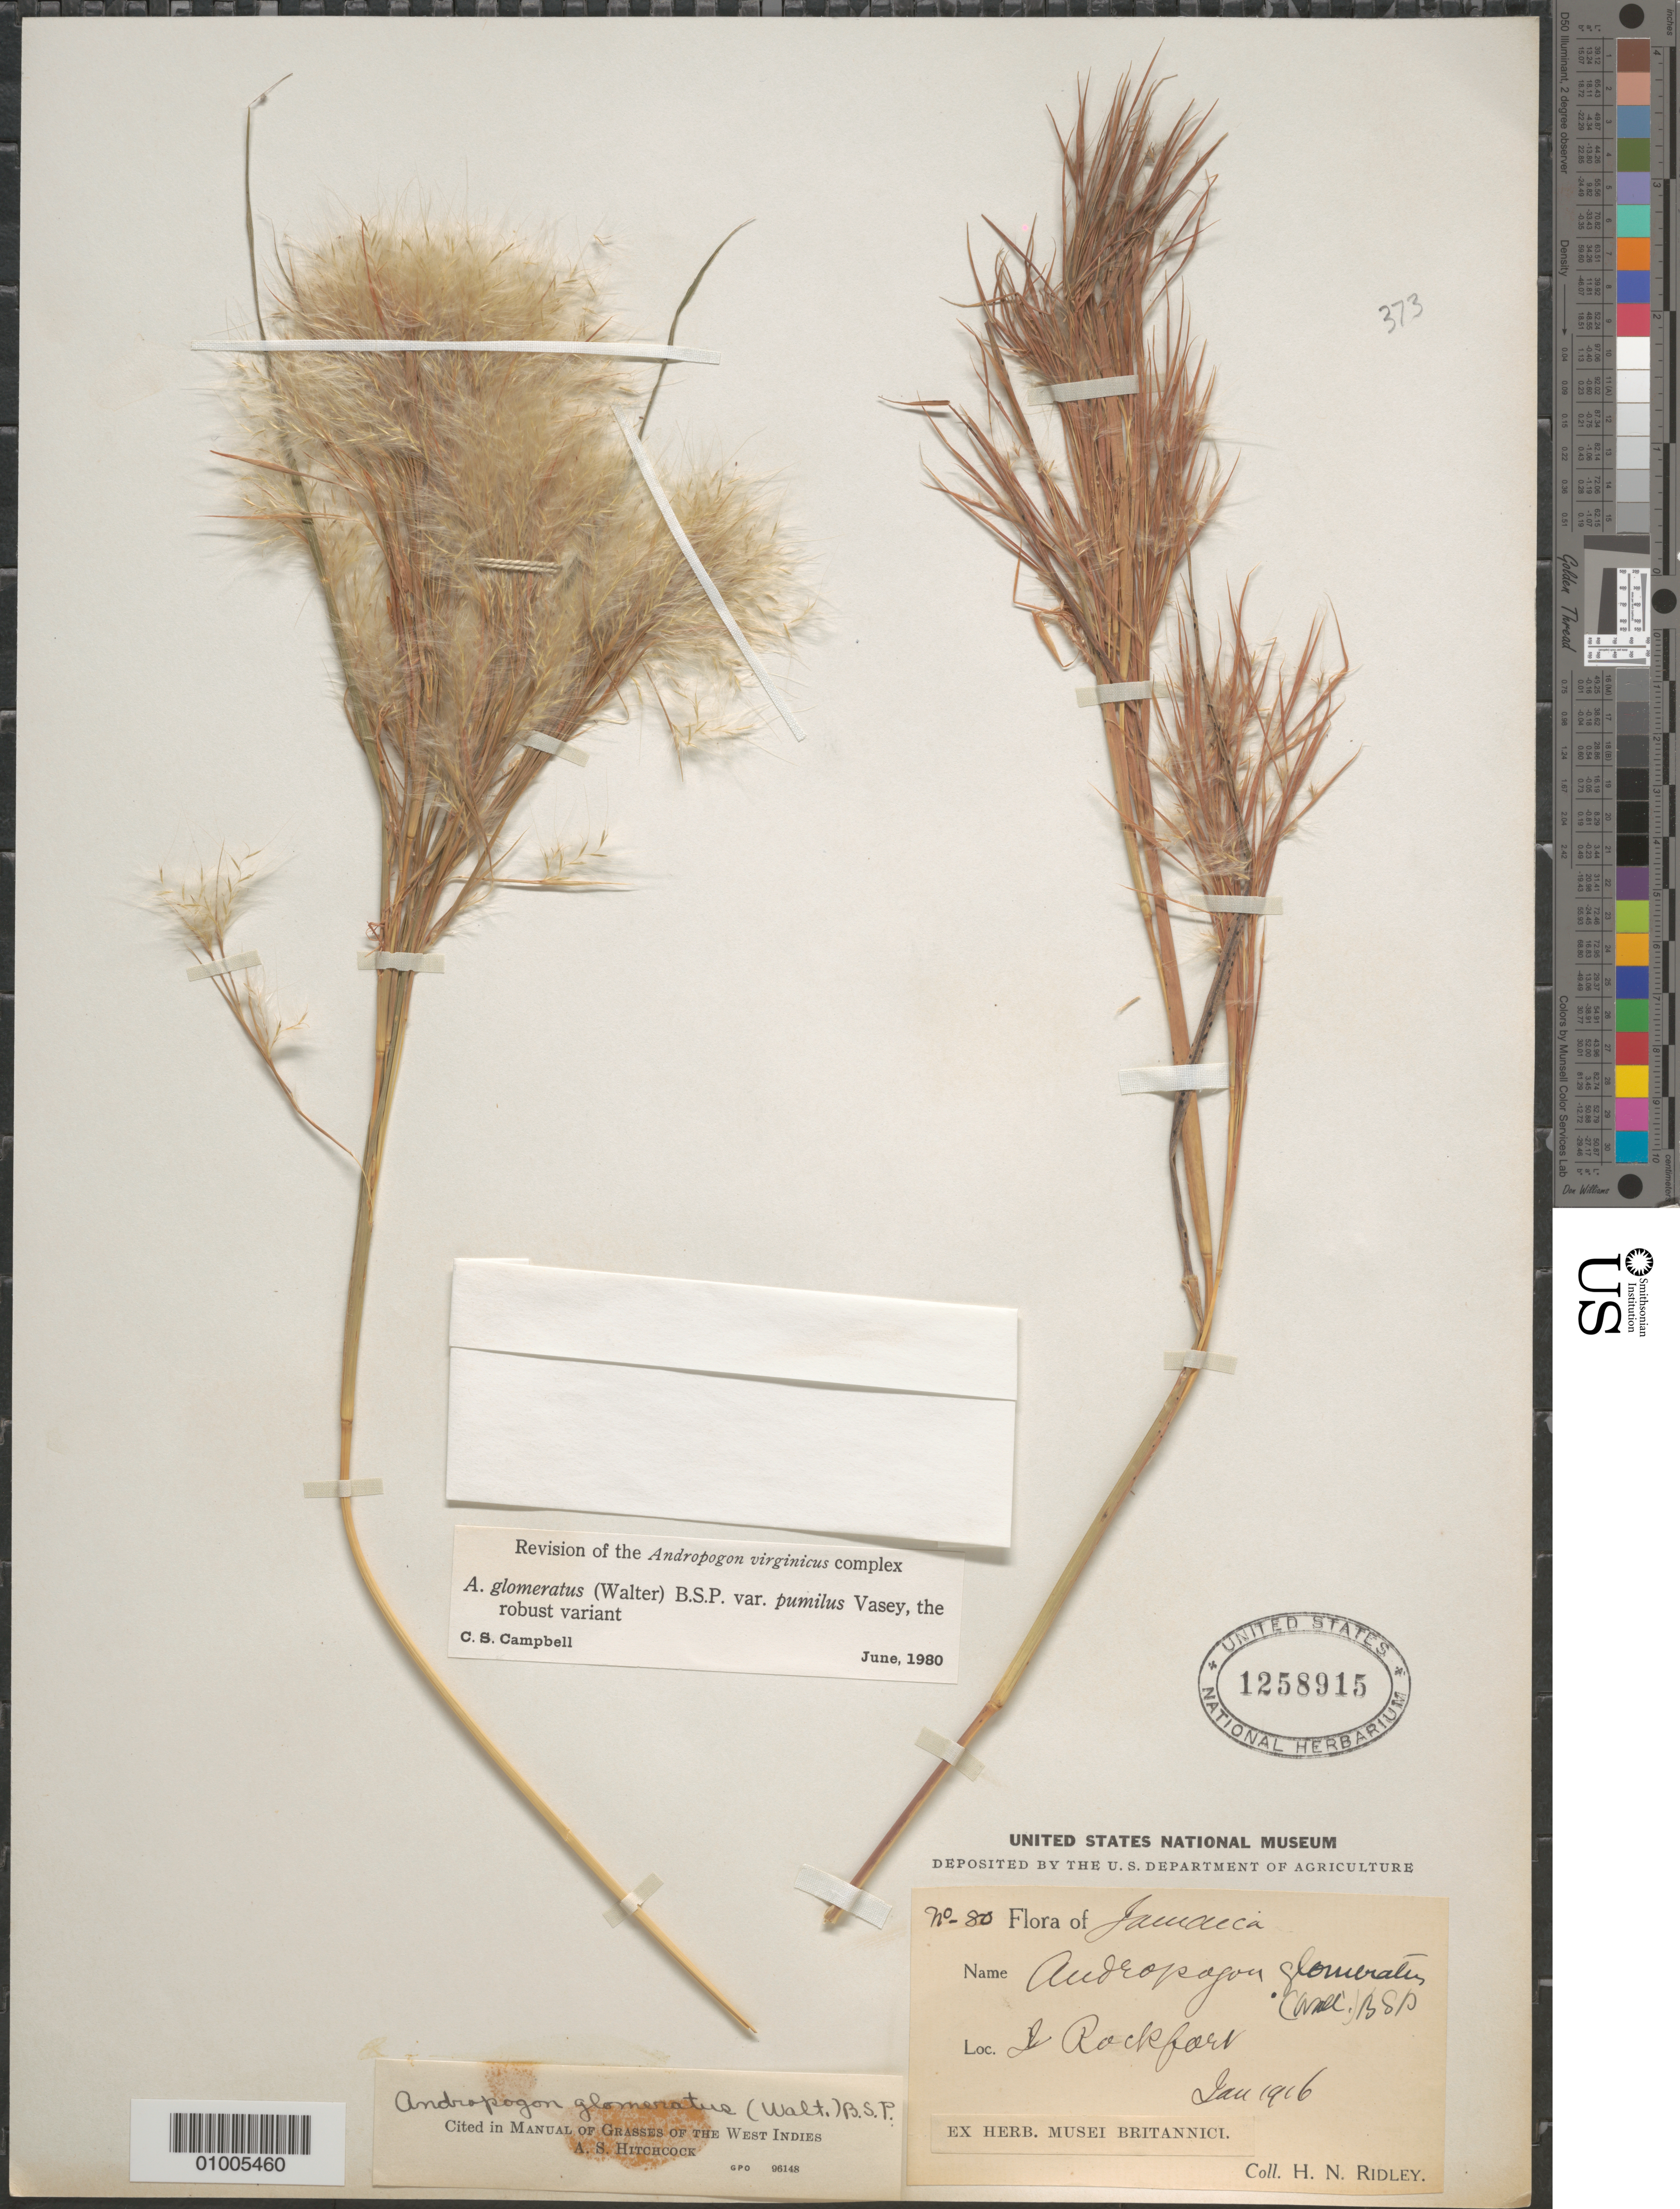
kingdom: Plantae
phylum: Tracheophyta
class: Liliopsida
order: Poales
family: Poaceae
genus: Andropogon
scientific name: Andropogon glomeratus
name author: (Walter) Britton, Stearns & Poggenb.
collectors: H. N. Ridley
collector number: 80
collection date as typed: Jan 1916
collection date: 1916-01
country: Jamaica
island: Jamaica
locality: Rockfort.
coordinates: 0 N, 0 E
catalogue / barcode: US 1258915